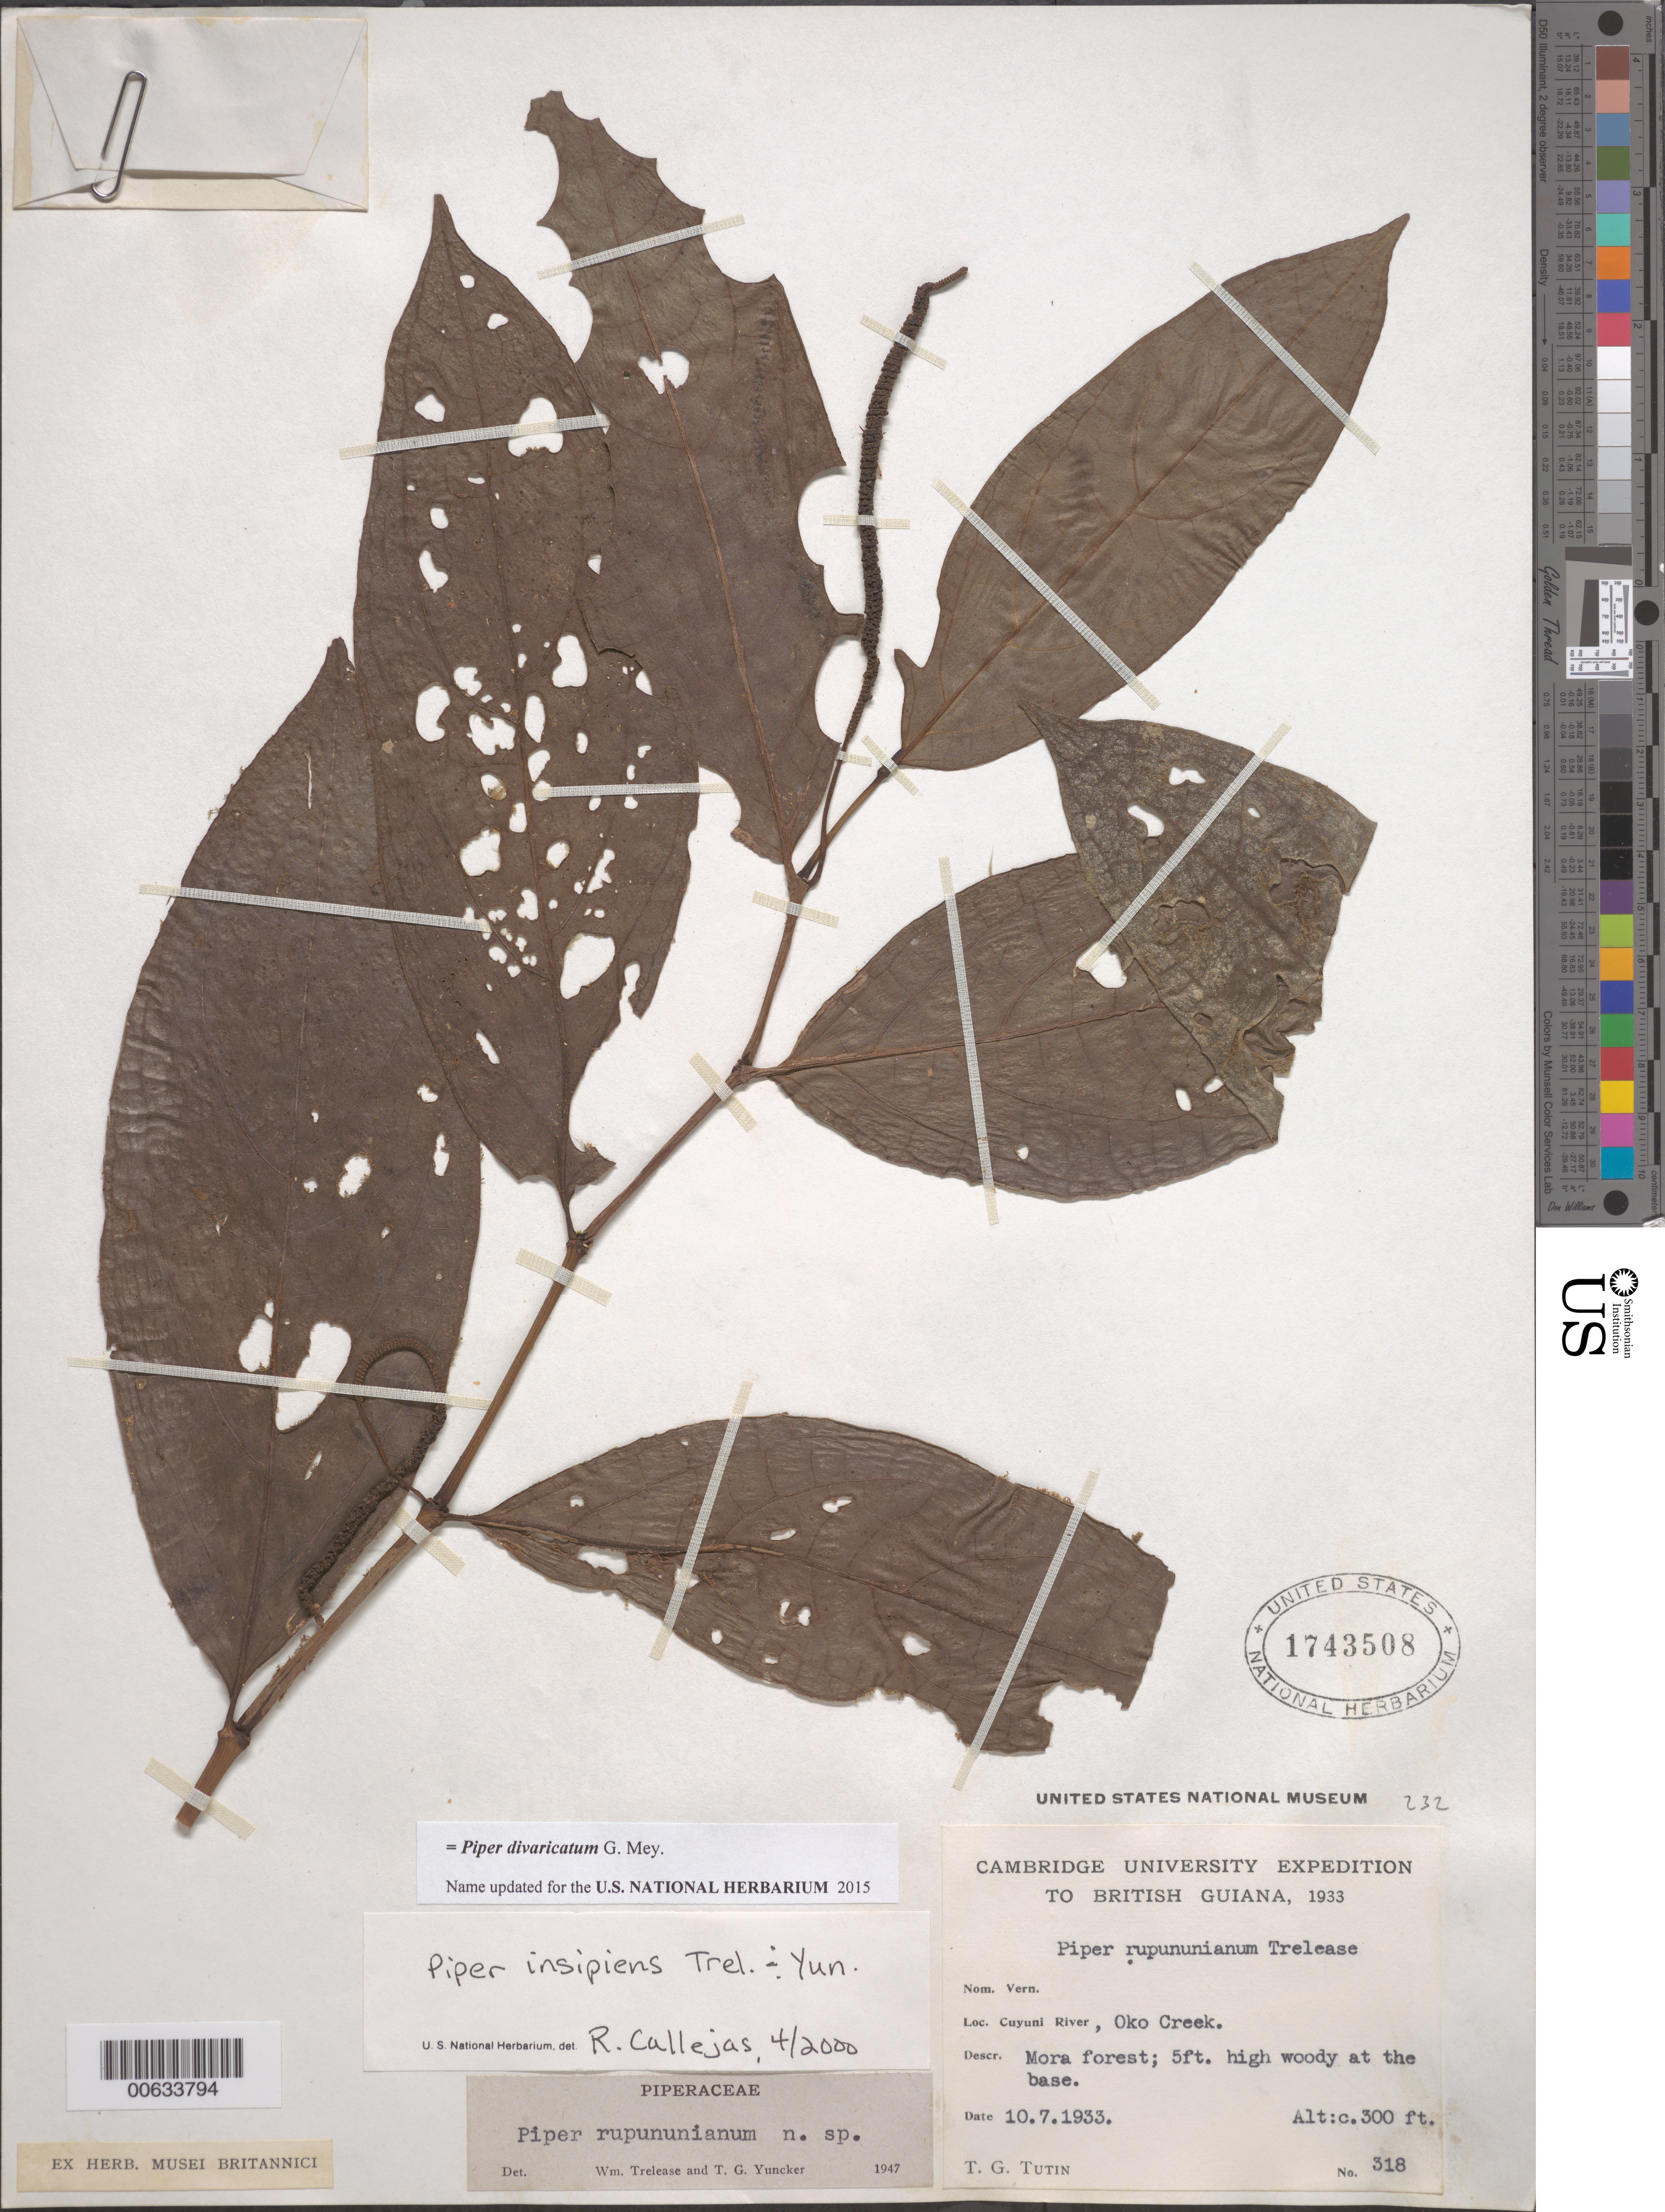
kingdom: Plantae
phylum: Tracheophyta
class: Magnoliopsida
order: Piperales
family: Piperaceae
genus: Piper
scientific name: Piper insipiens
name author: Trel. & Yunck.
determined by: Callejas, Ricardo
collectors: T. G. Tutin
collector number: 318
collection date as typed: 10-Jul-33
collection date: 1933-07-10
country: Guyana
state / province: Cuyuni-Mazaruni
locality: Oko Creek, Cuyuni R.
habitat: Mora forest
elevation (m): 91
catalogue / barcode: US 1743508